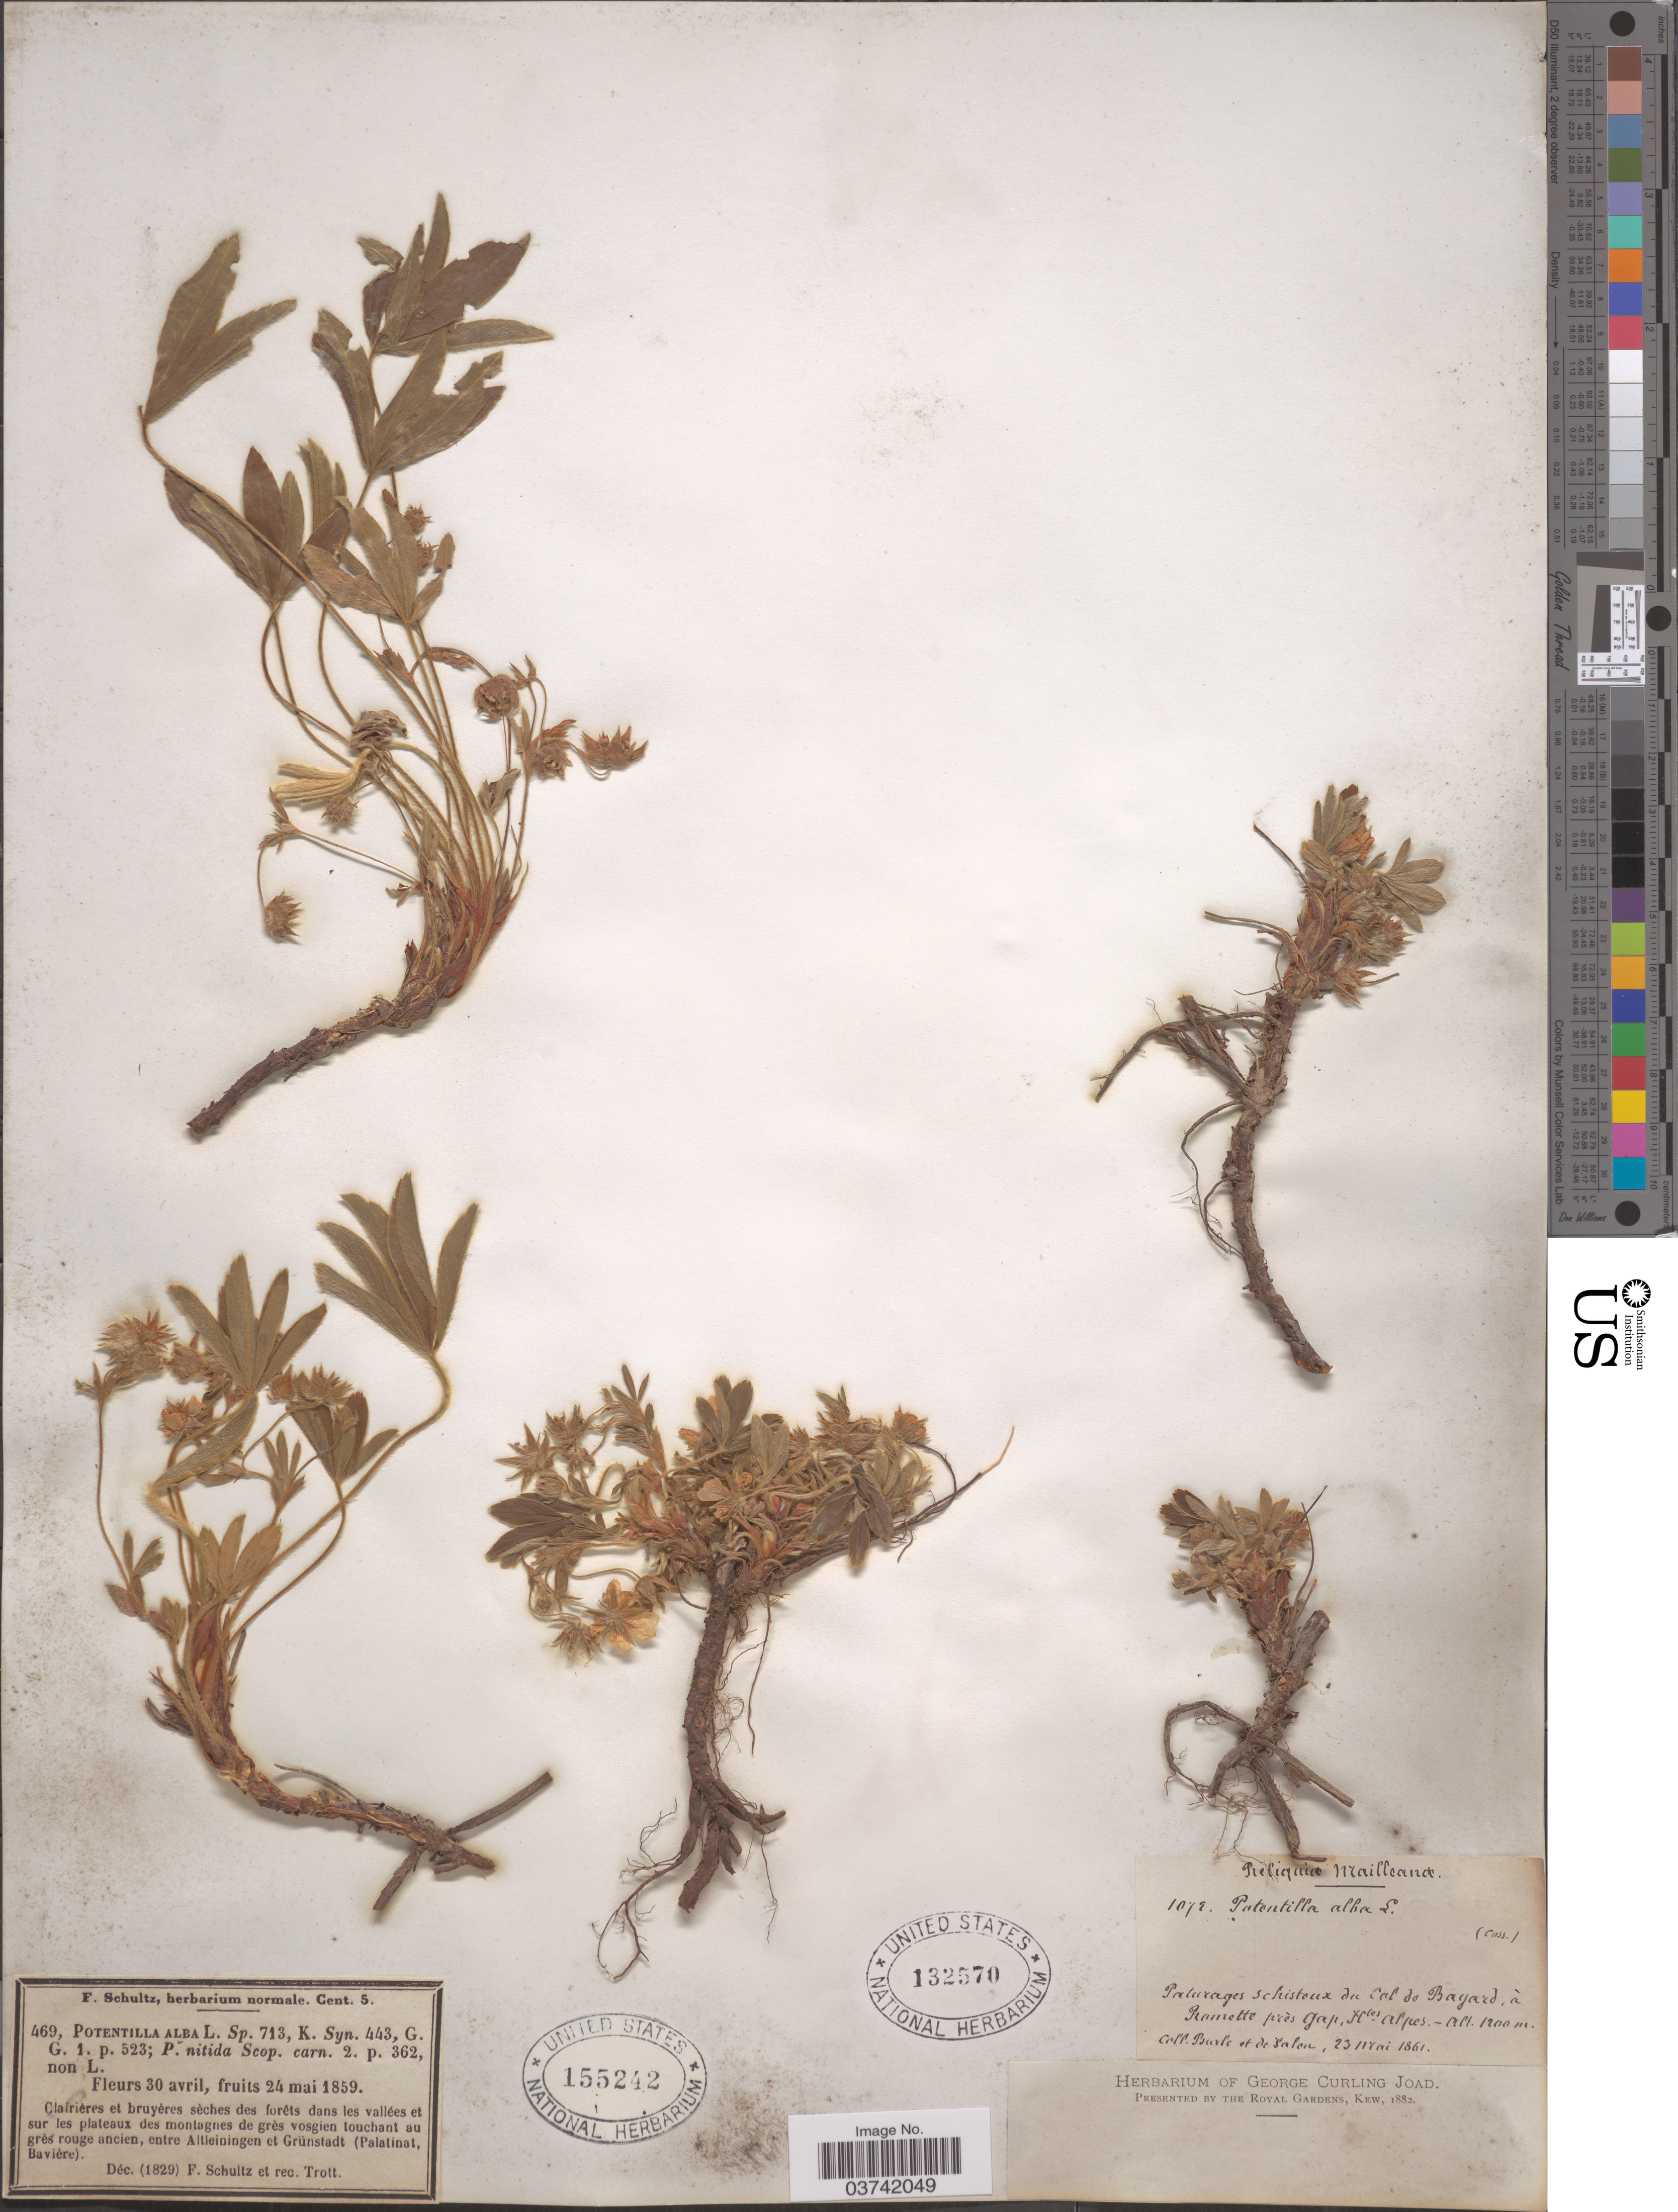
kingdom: Plantae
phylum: Tracheophyta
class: Magnoliopsida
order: Rosales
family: Rosaceae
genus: Potentilla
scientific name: Potentilla alba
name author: L.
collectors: Burle & d. Salon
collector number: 1072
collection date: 1861-05-23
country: France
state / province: Provence-Alpes-Côte d'Azur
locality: Col de Bayard, à Bamette [interpreted] près Gap, Htes-Alpes.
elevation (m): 1200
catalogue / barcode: US 132570-2